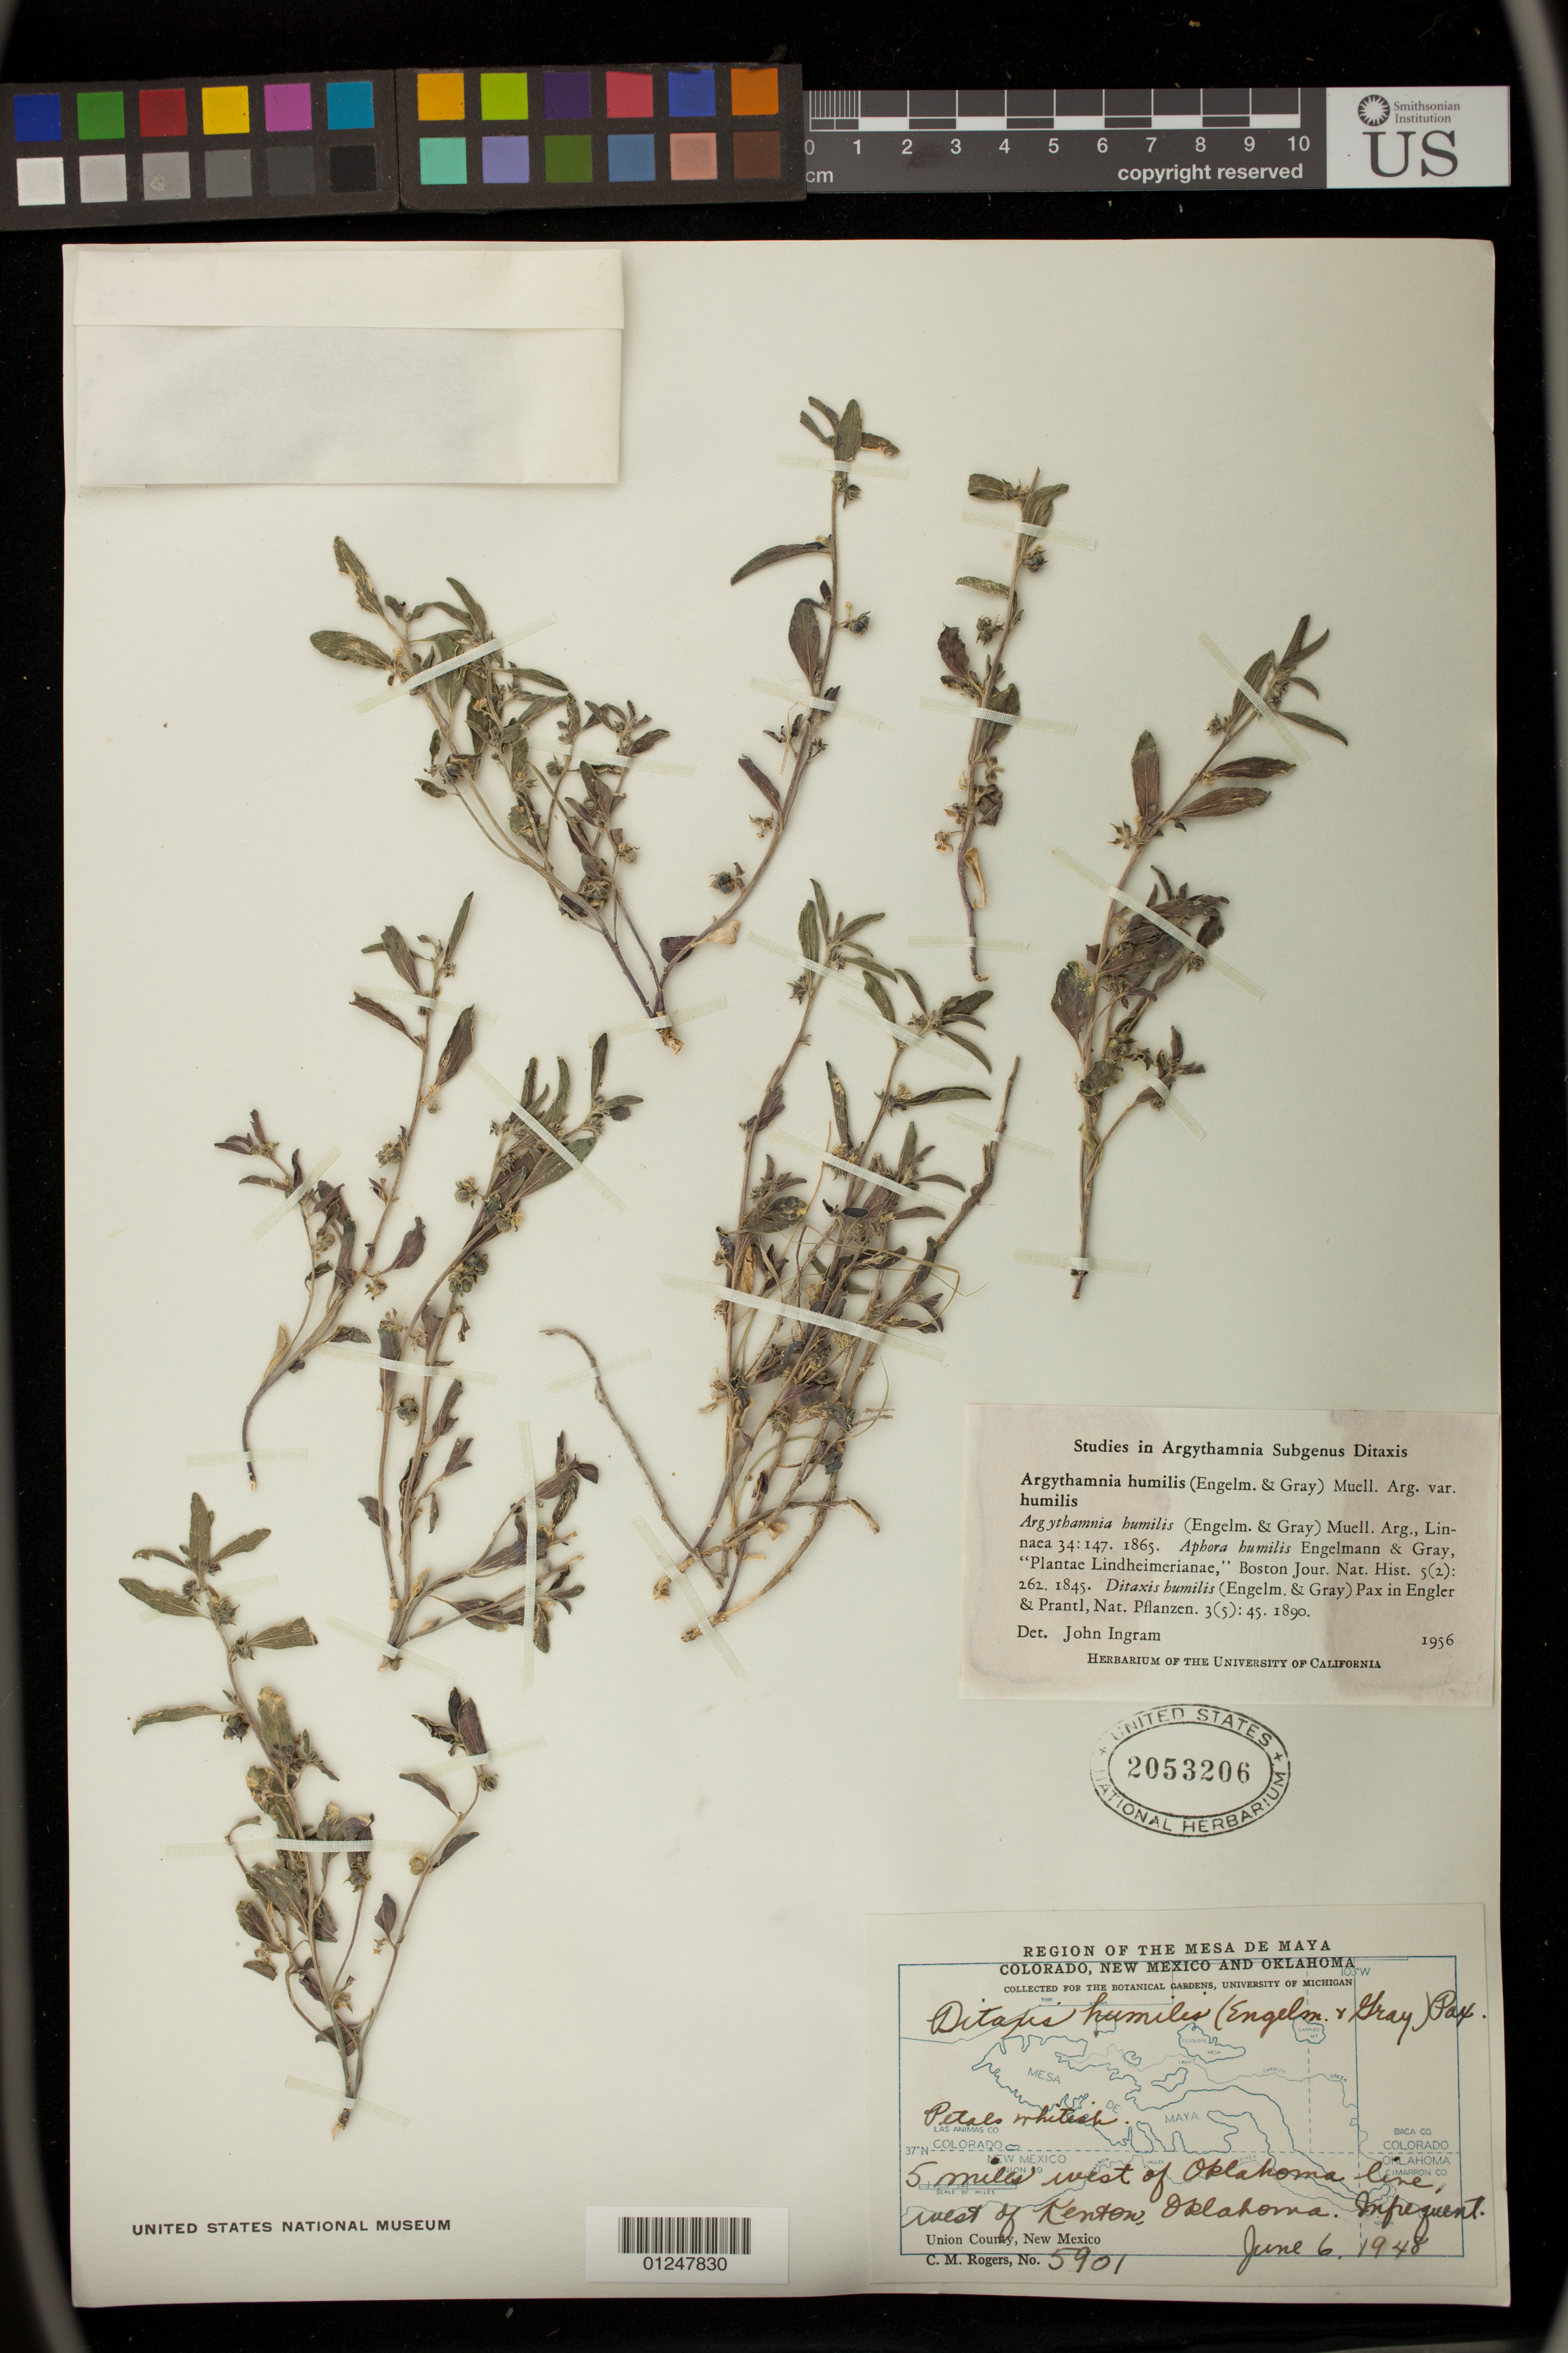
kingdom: Plantae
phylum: Tracheophyta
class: Magnoliopsida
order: Malpighiales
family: Euphorbiaceae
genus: Argythamnia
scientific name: Argythamnia humilis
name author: (Engelm. & A. Gray) Müll. Arg.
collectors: C. M. Rogers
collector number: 5901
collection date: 1948-06-06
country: United States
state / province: New Mexico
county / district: Union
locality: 5 miles west of Oklahoma line, west of Kenton, Oklahoma.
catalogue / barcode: US 2053206